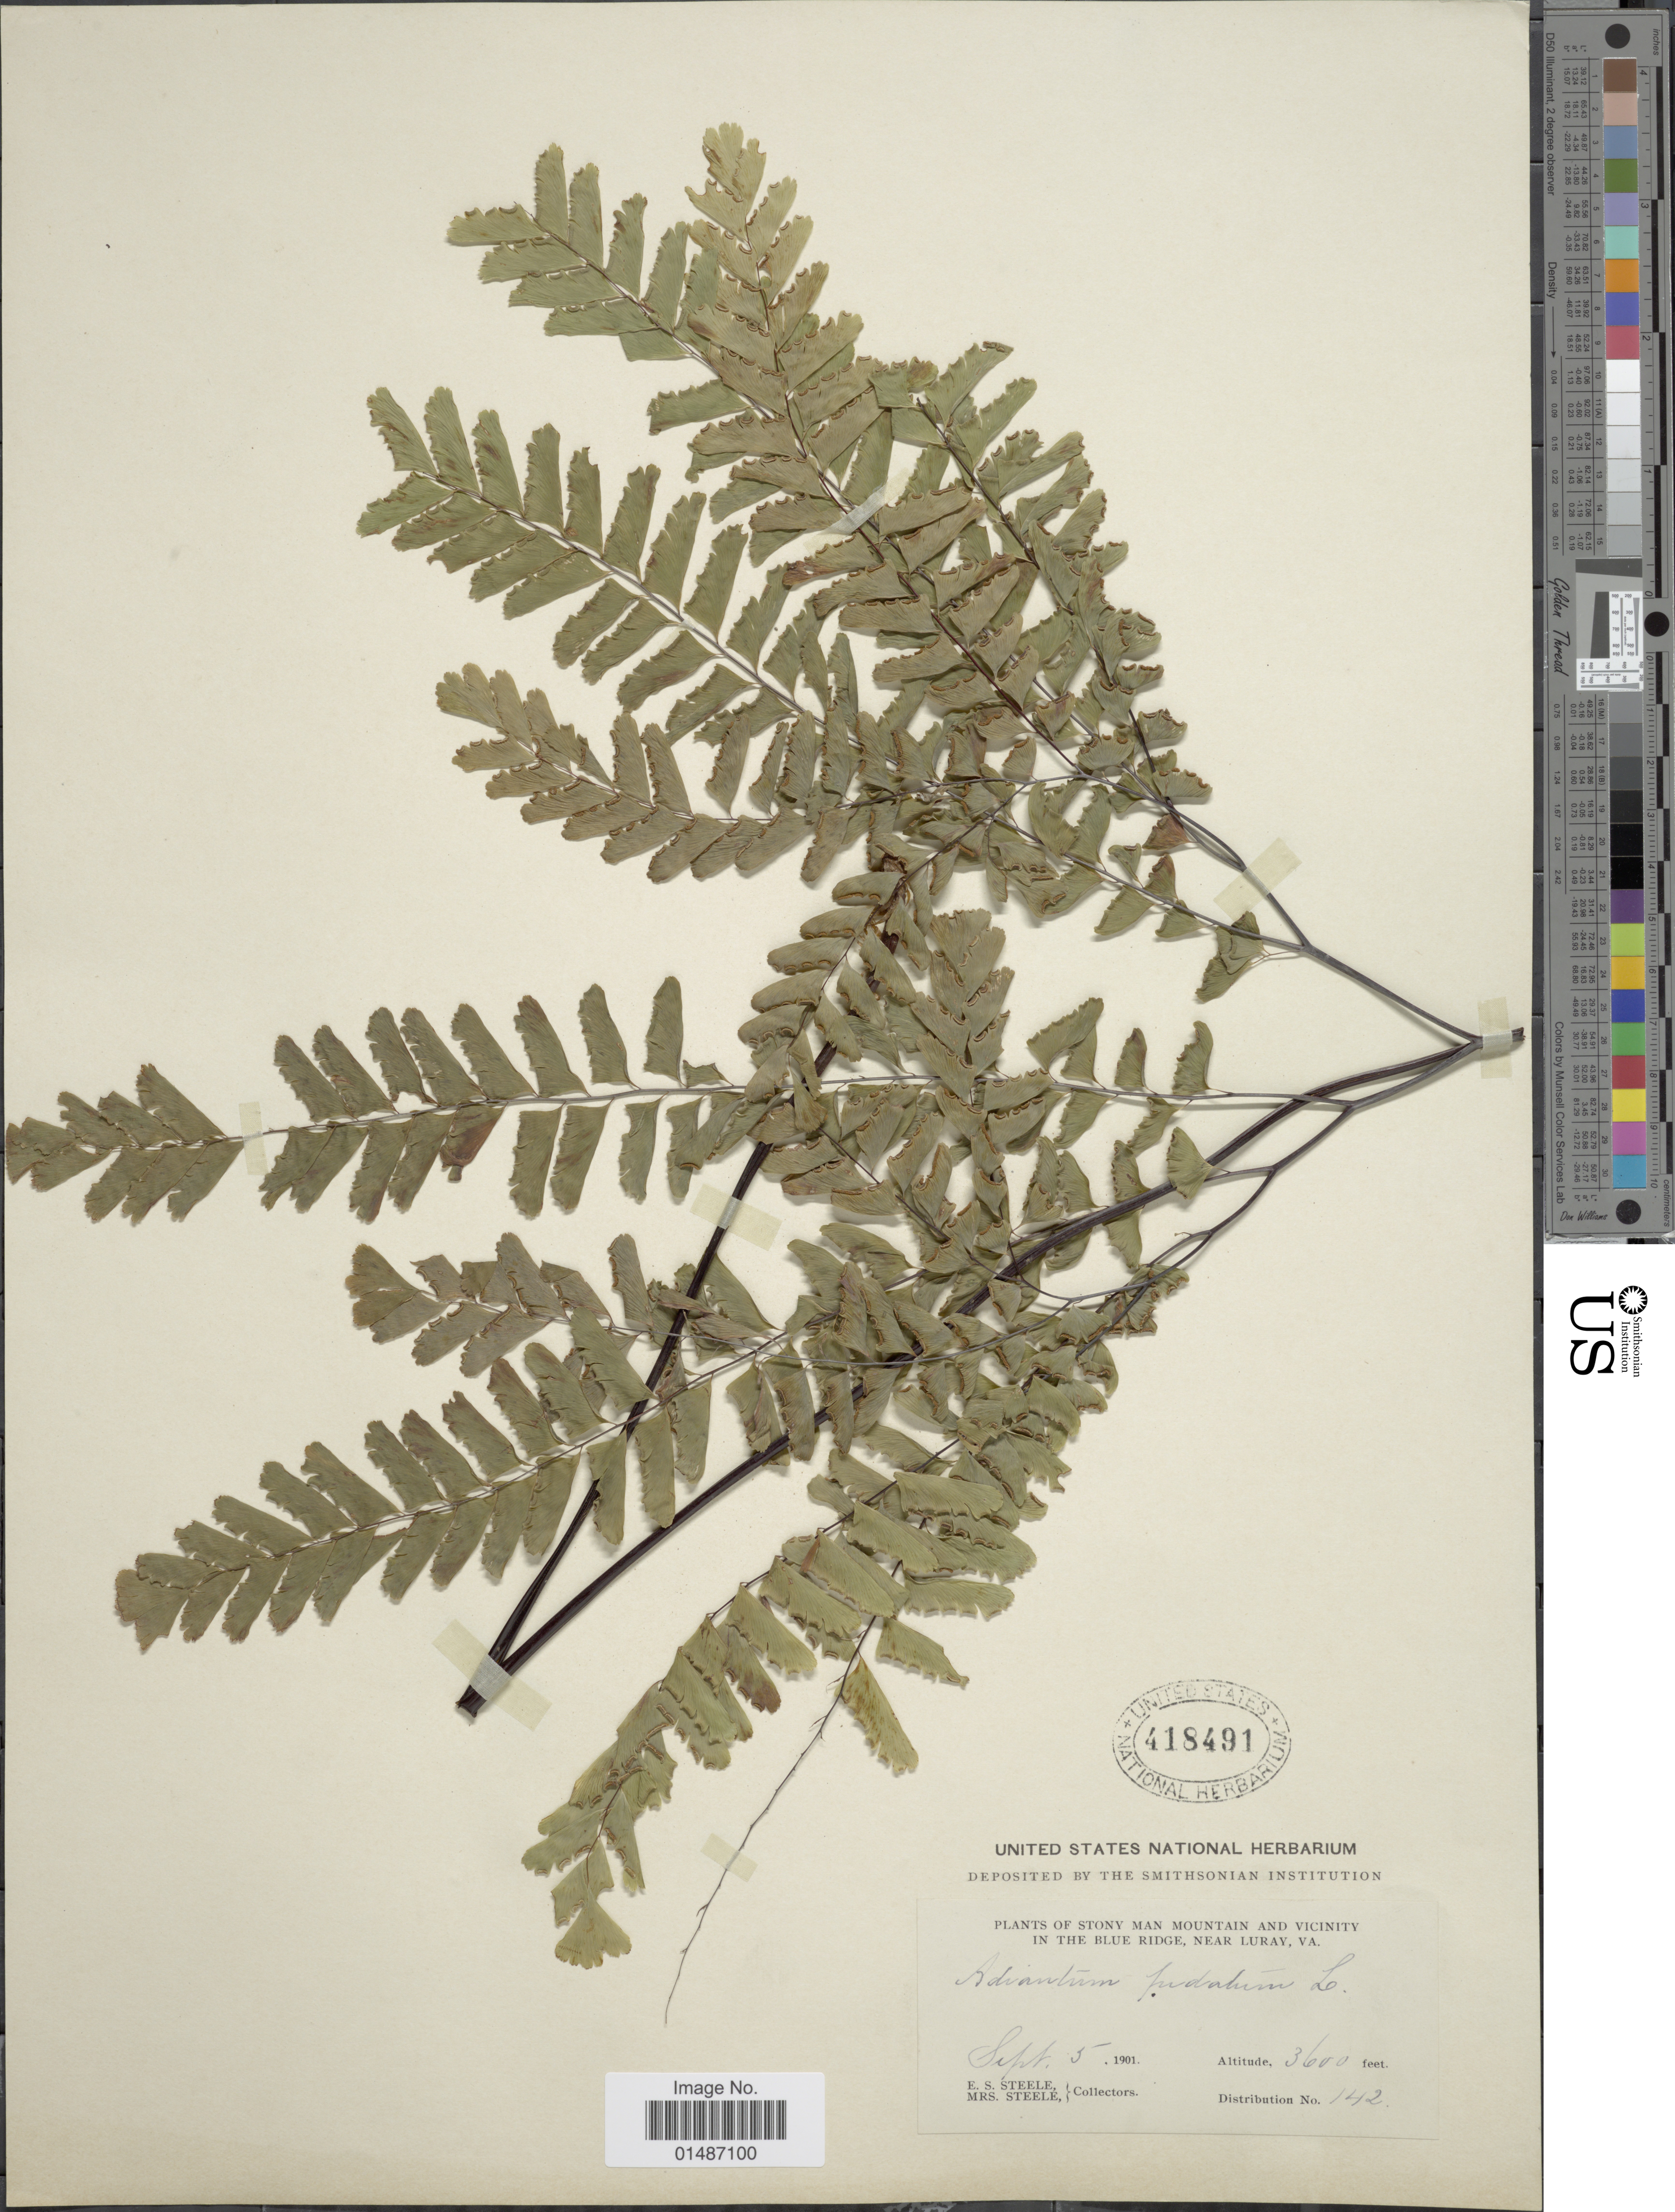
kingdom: Plantae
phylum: Tracheophyta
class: Polypodiopsida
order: Polypodiales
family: Pteridaceae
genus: Adiantum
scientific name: Adiantum pedatum var. pedatum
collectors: E. Steele & Mrs. E. S. Steele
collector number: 142?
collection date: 1901-09-05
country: United States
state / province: Virginia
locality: Stony Man Mountain and Vicinity in the Blue Ridge, near Luray.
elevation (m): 1097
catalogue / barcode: US 418491